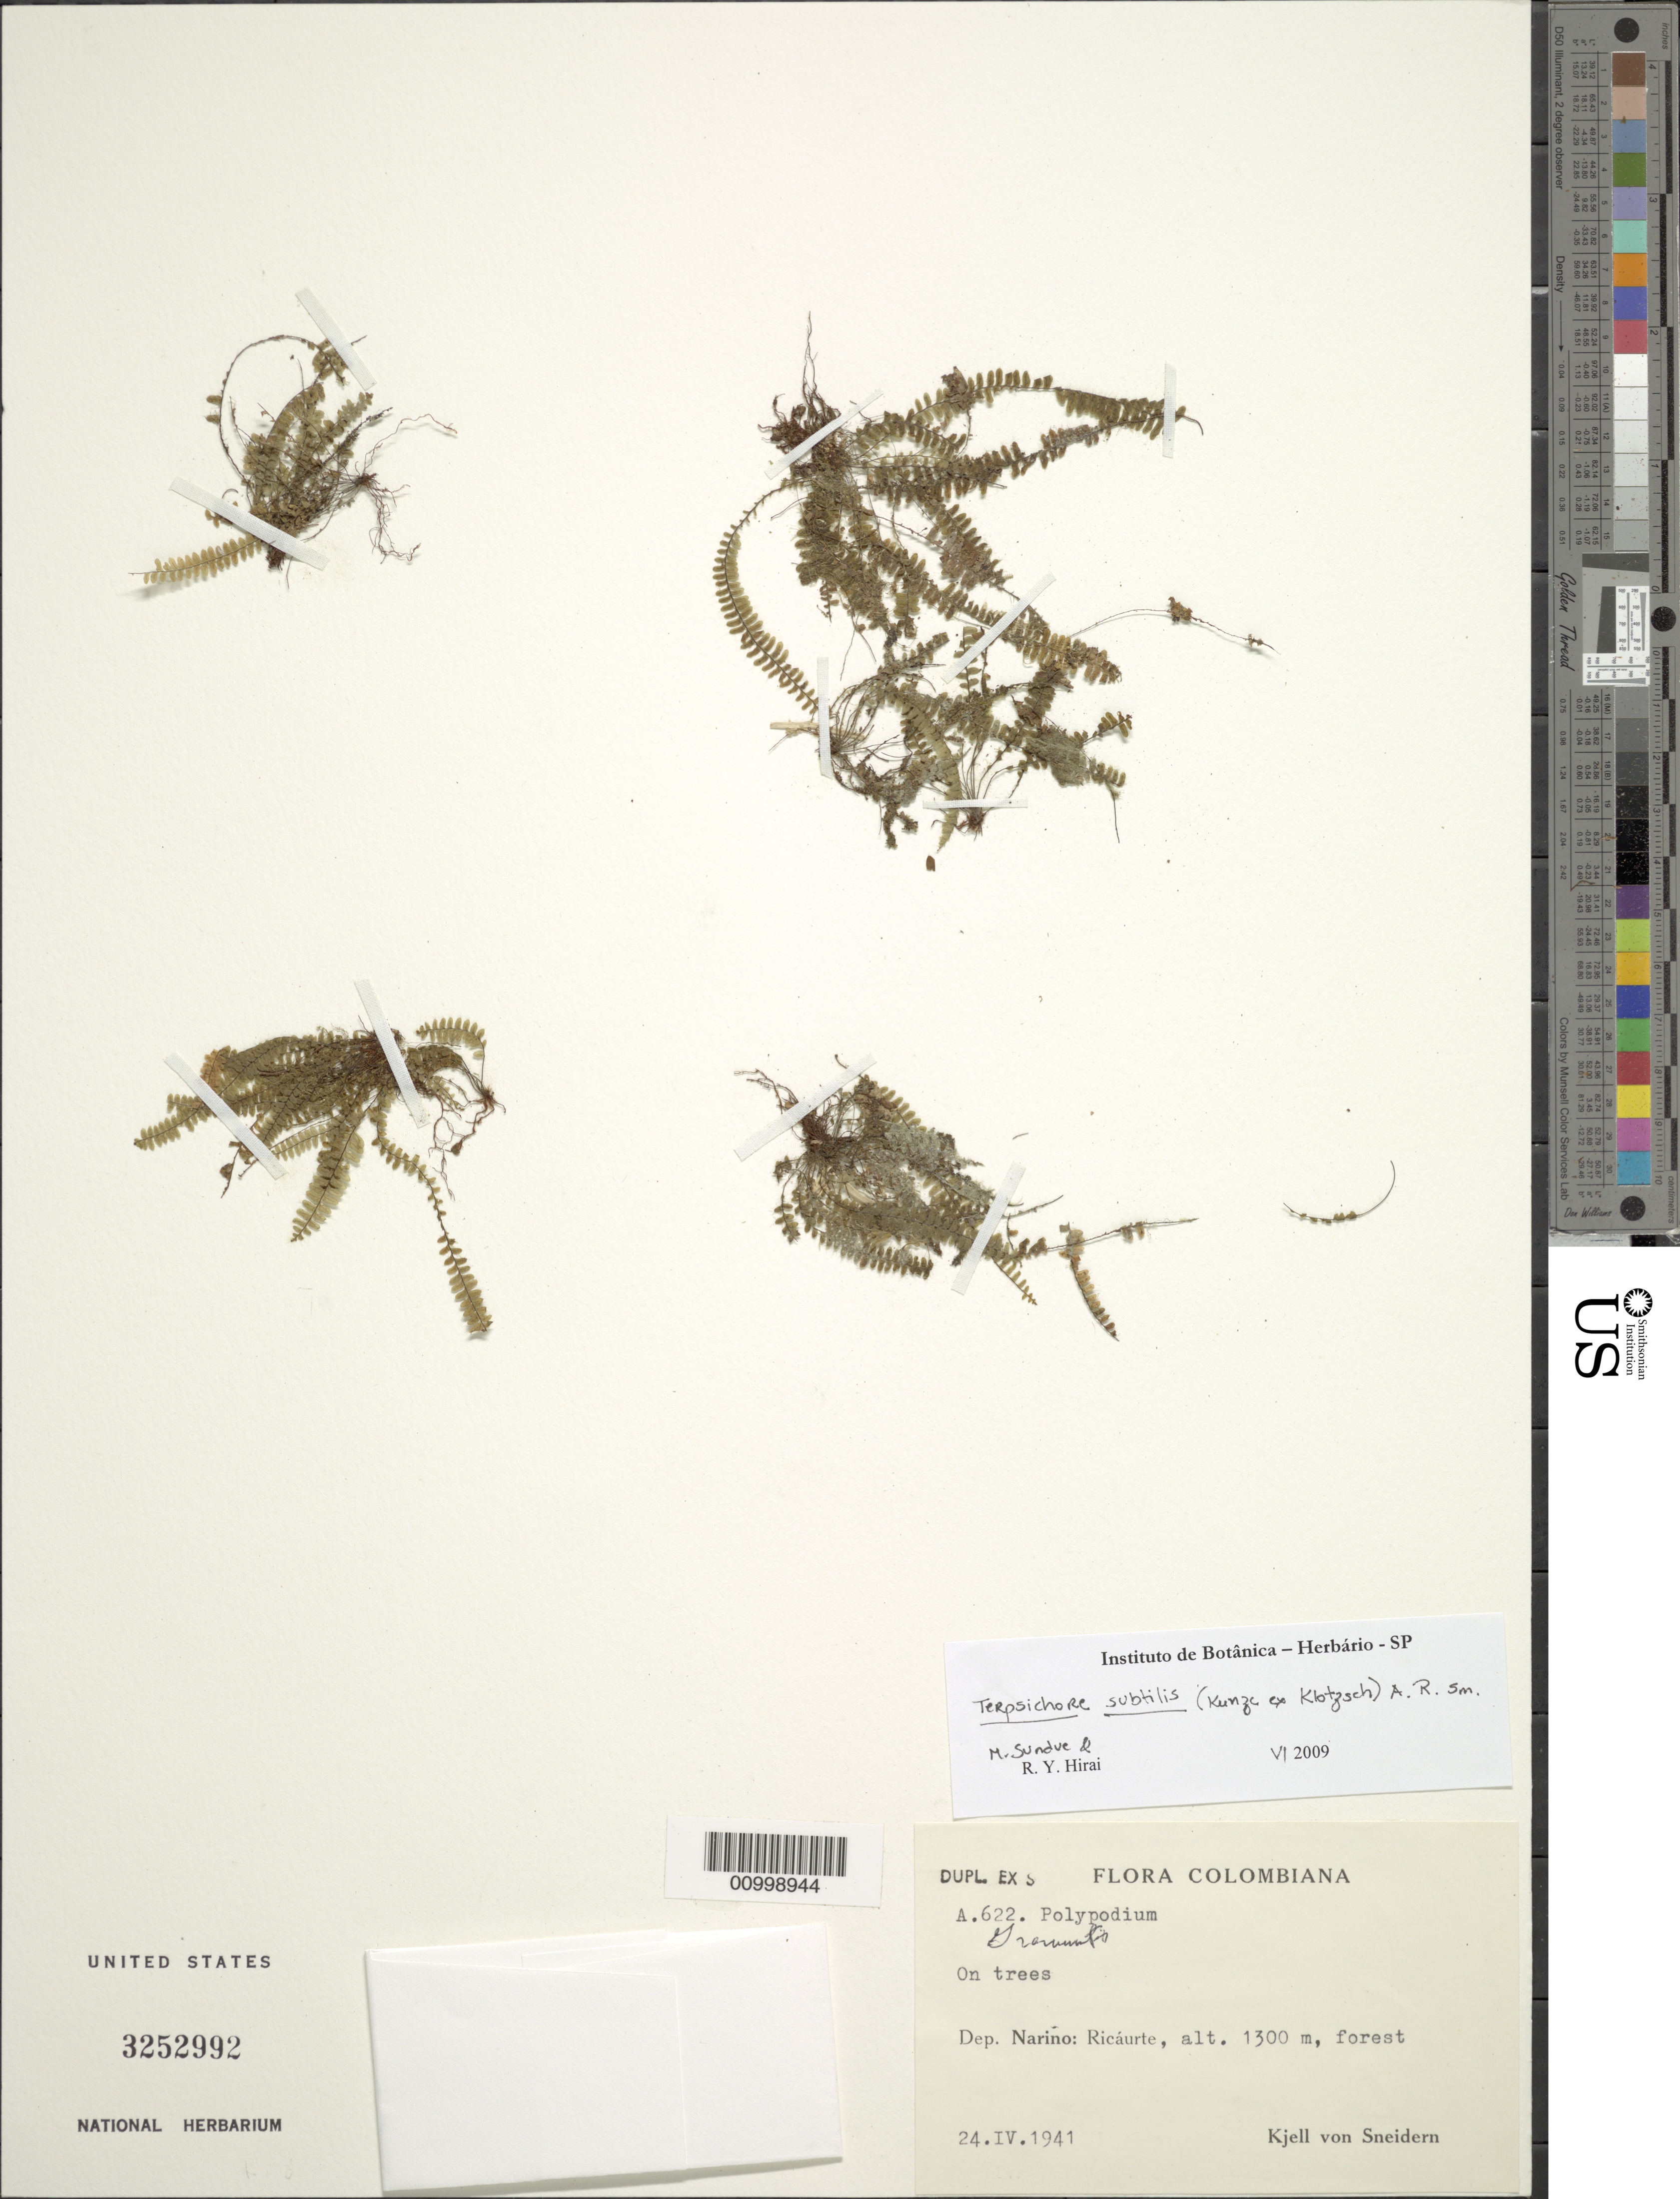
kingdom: Plantae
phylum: Tracheophyta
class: Polypodiopsida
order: Polypodiales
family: Polypodiaceae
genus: Terpsichore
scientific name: Terpsichore subtilis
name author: (Kunze ex Klotzsch) A.R. Sm.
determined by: Hirai, R. Y., (SP)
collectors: K. von Sneidern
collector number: A 622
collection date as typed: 24-Apr-41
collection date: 1941-04-24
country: Colombia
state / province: Nariño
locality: Ricaurte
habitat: Forest; on trees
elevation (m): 1300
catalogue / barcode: US 3252992